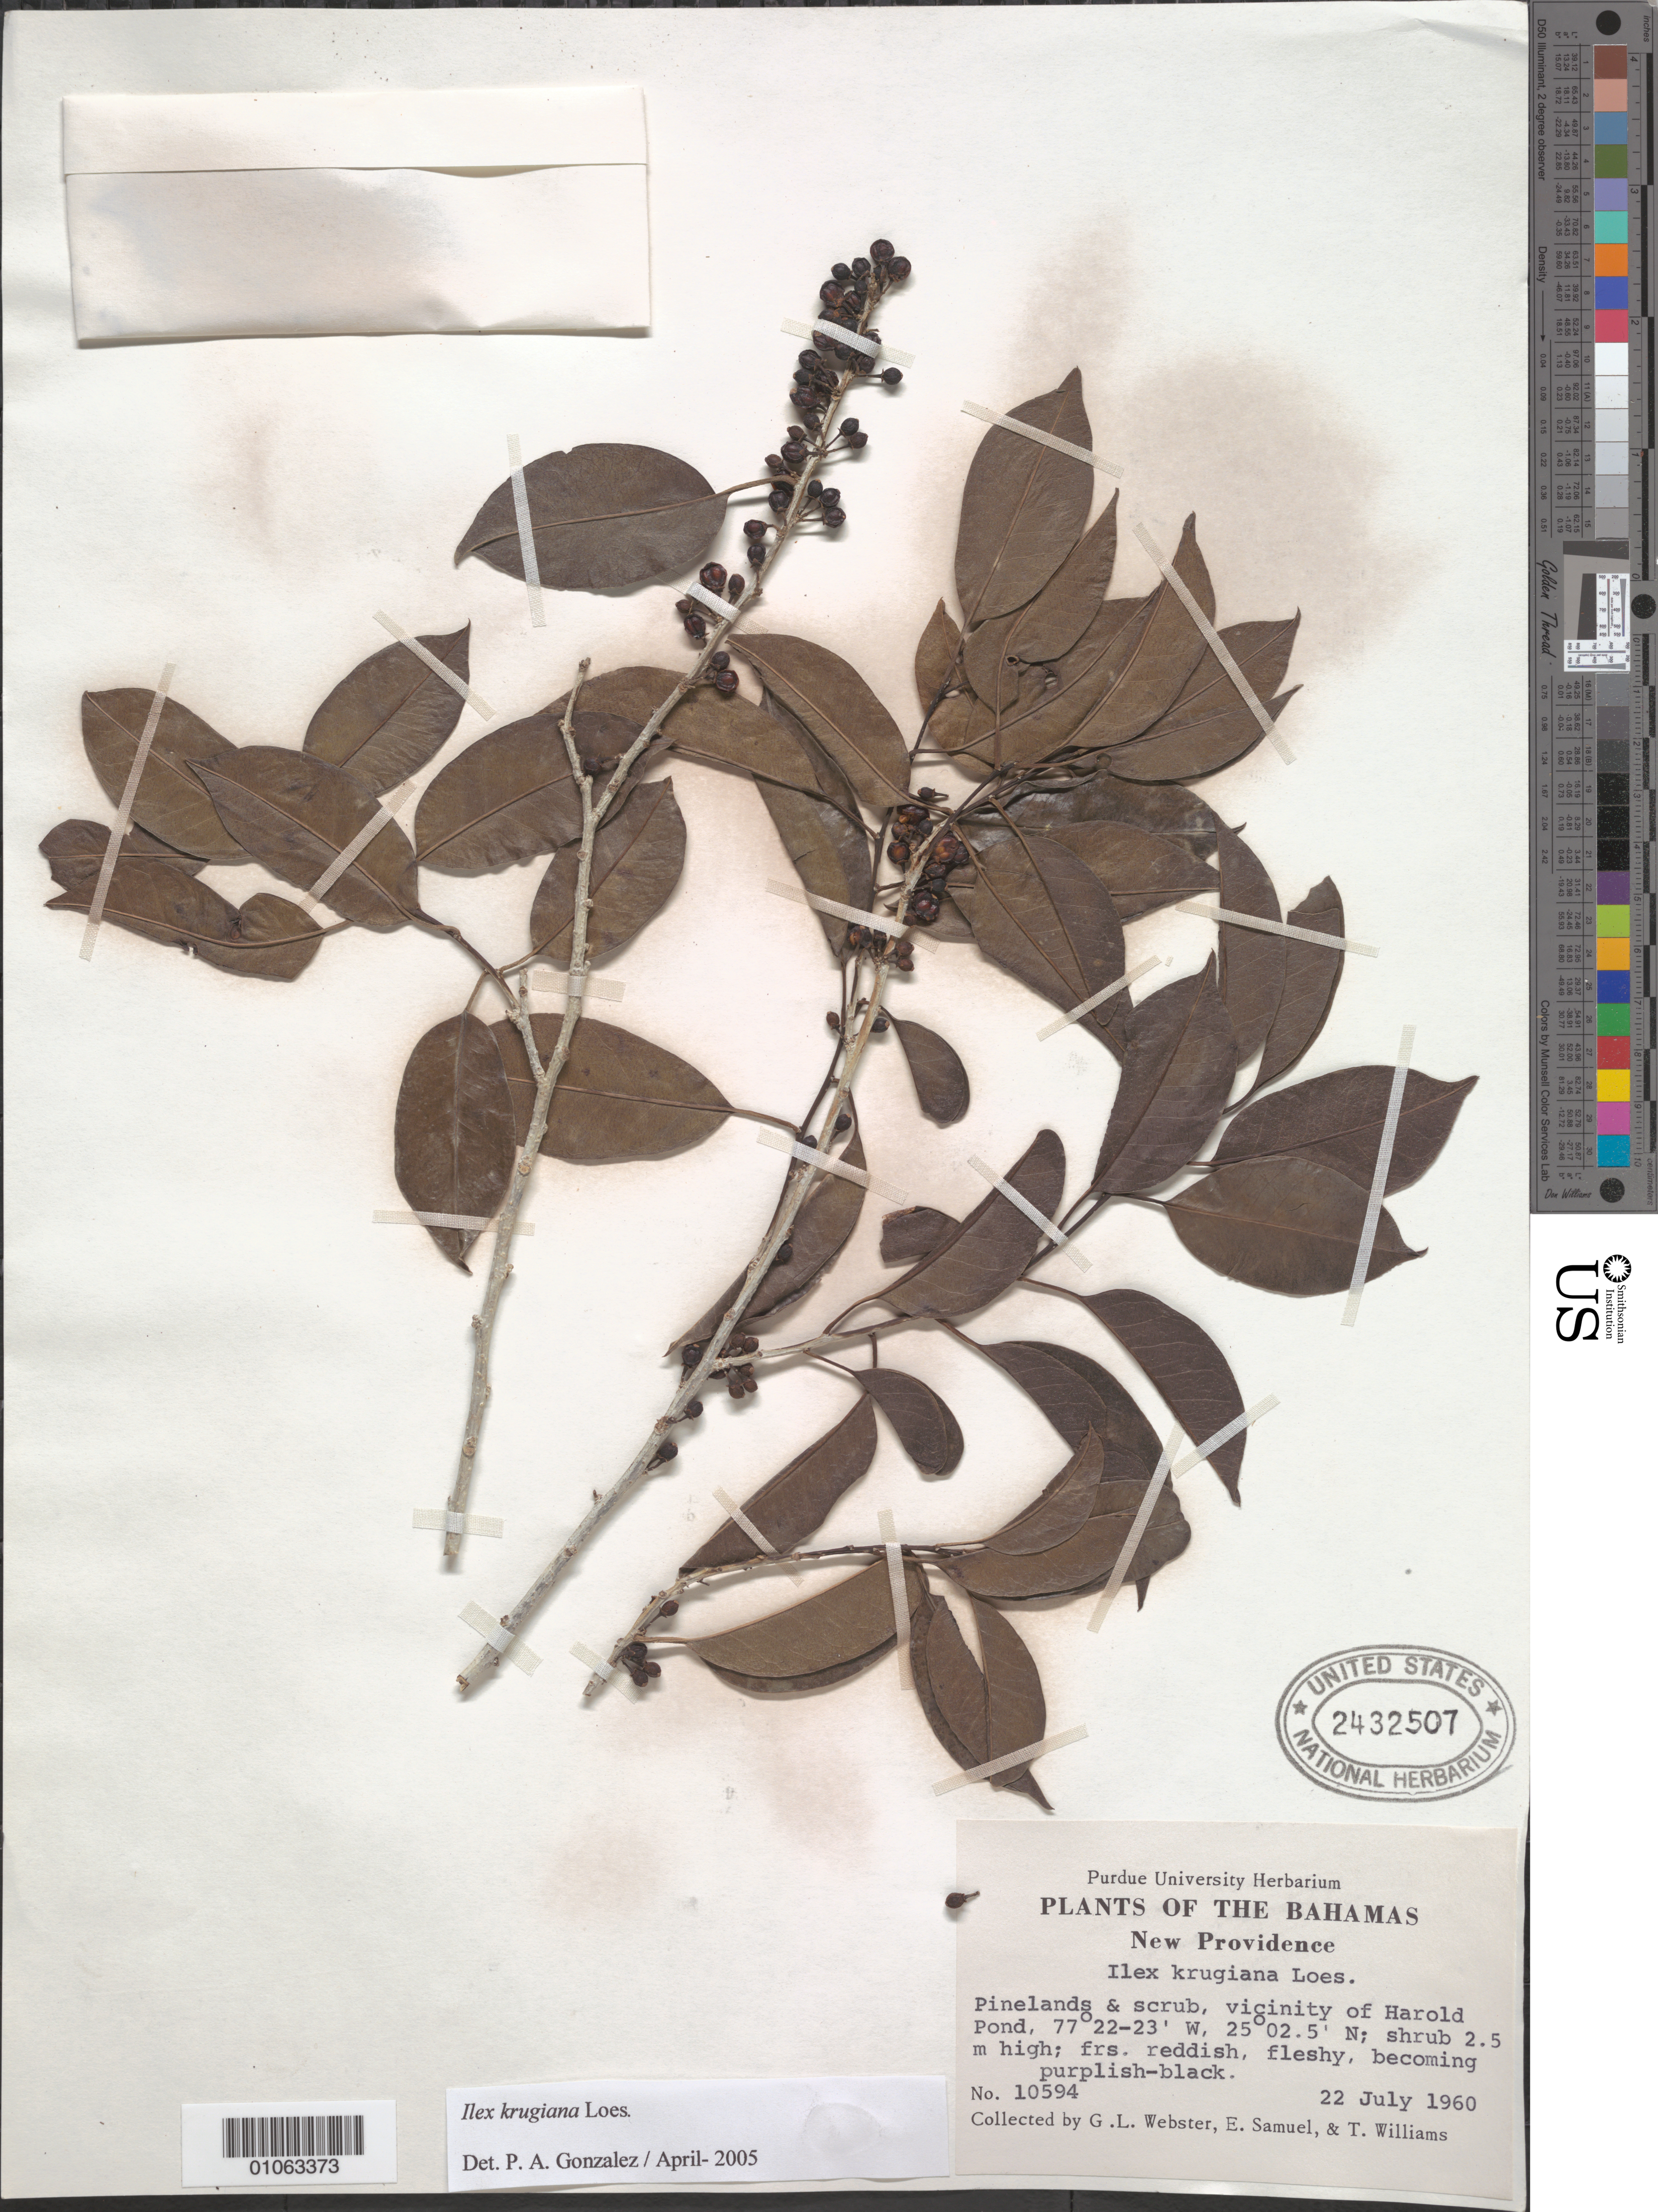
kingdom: Plantae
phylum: Tracheophyta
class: Magnoliopsida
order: Aquifoliales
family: Aquifoliaceae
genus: Ilex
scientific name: Ilex krugiana var. krugiana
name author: Loes.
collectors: G. L. Webster, E. Samuel & T. Williams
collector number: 10594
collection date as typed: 22 Jul 1960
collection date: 1960-07-22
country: Bahamas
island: New Providence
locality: Pinelands and scrub, vicinity of Harold Pond.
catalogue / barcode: US 2432507